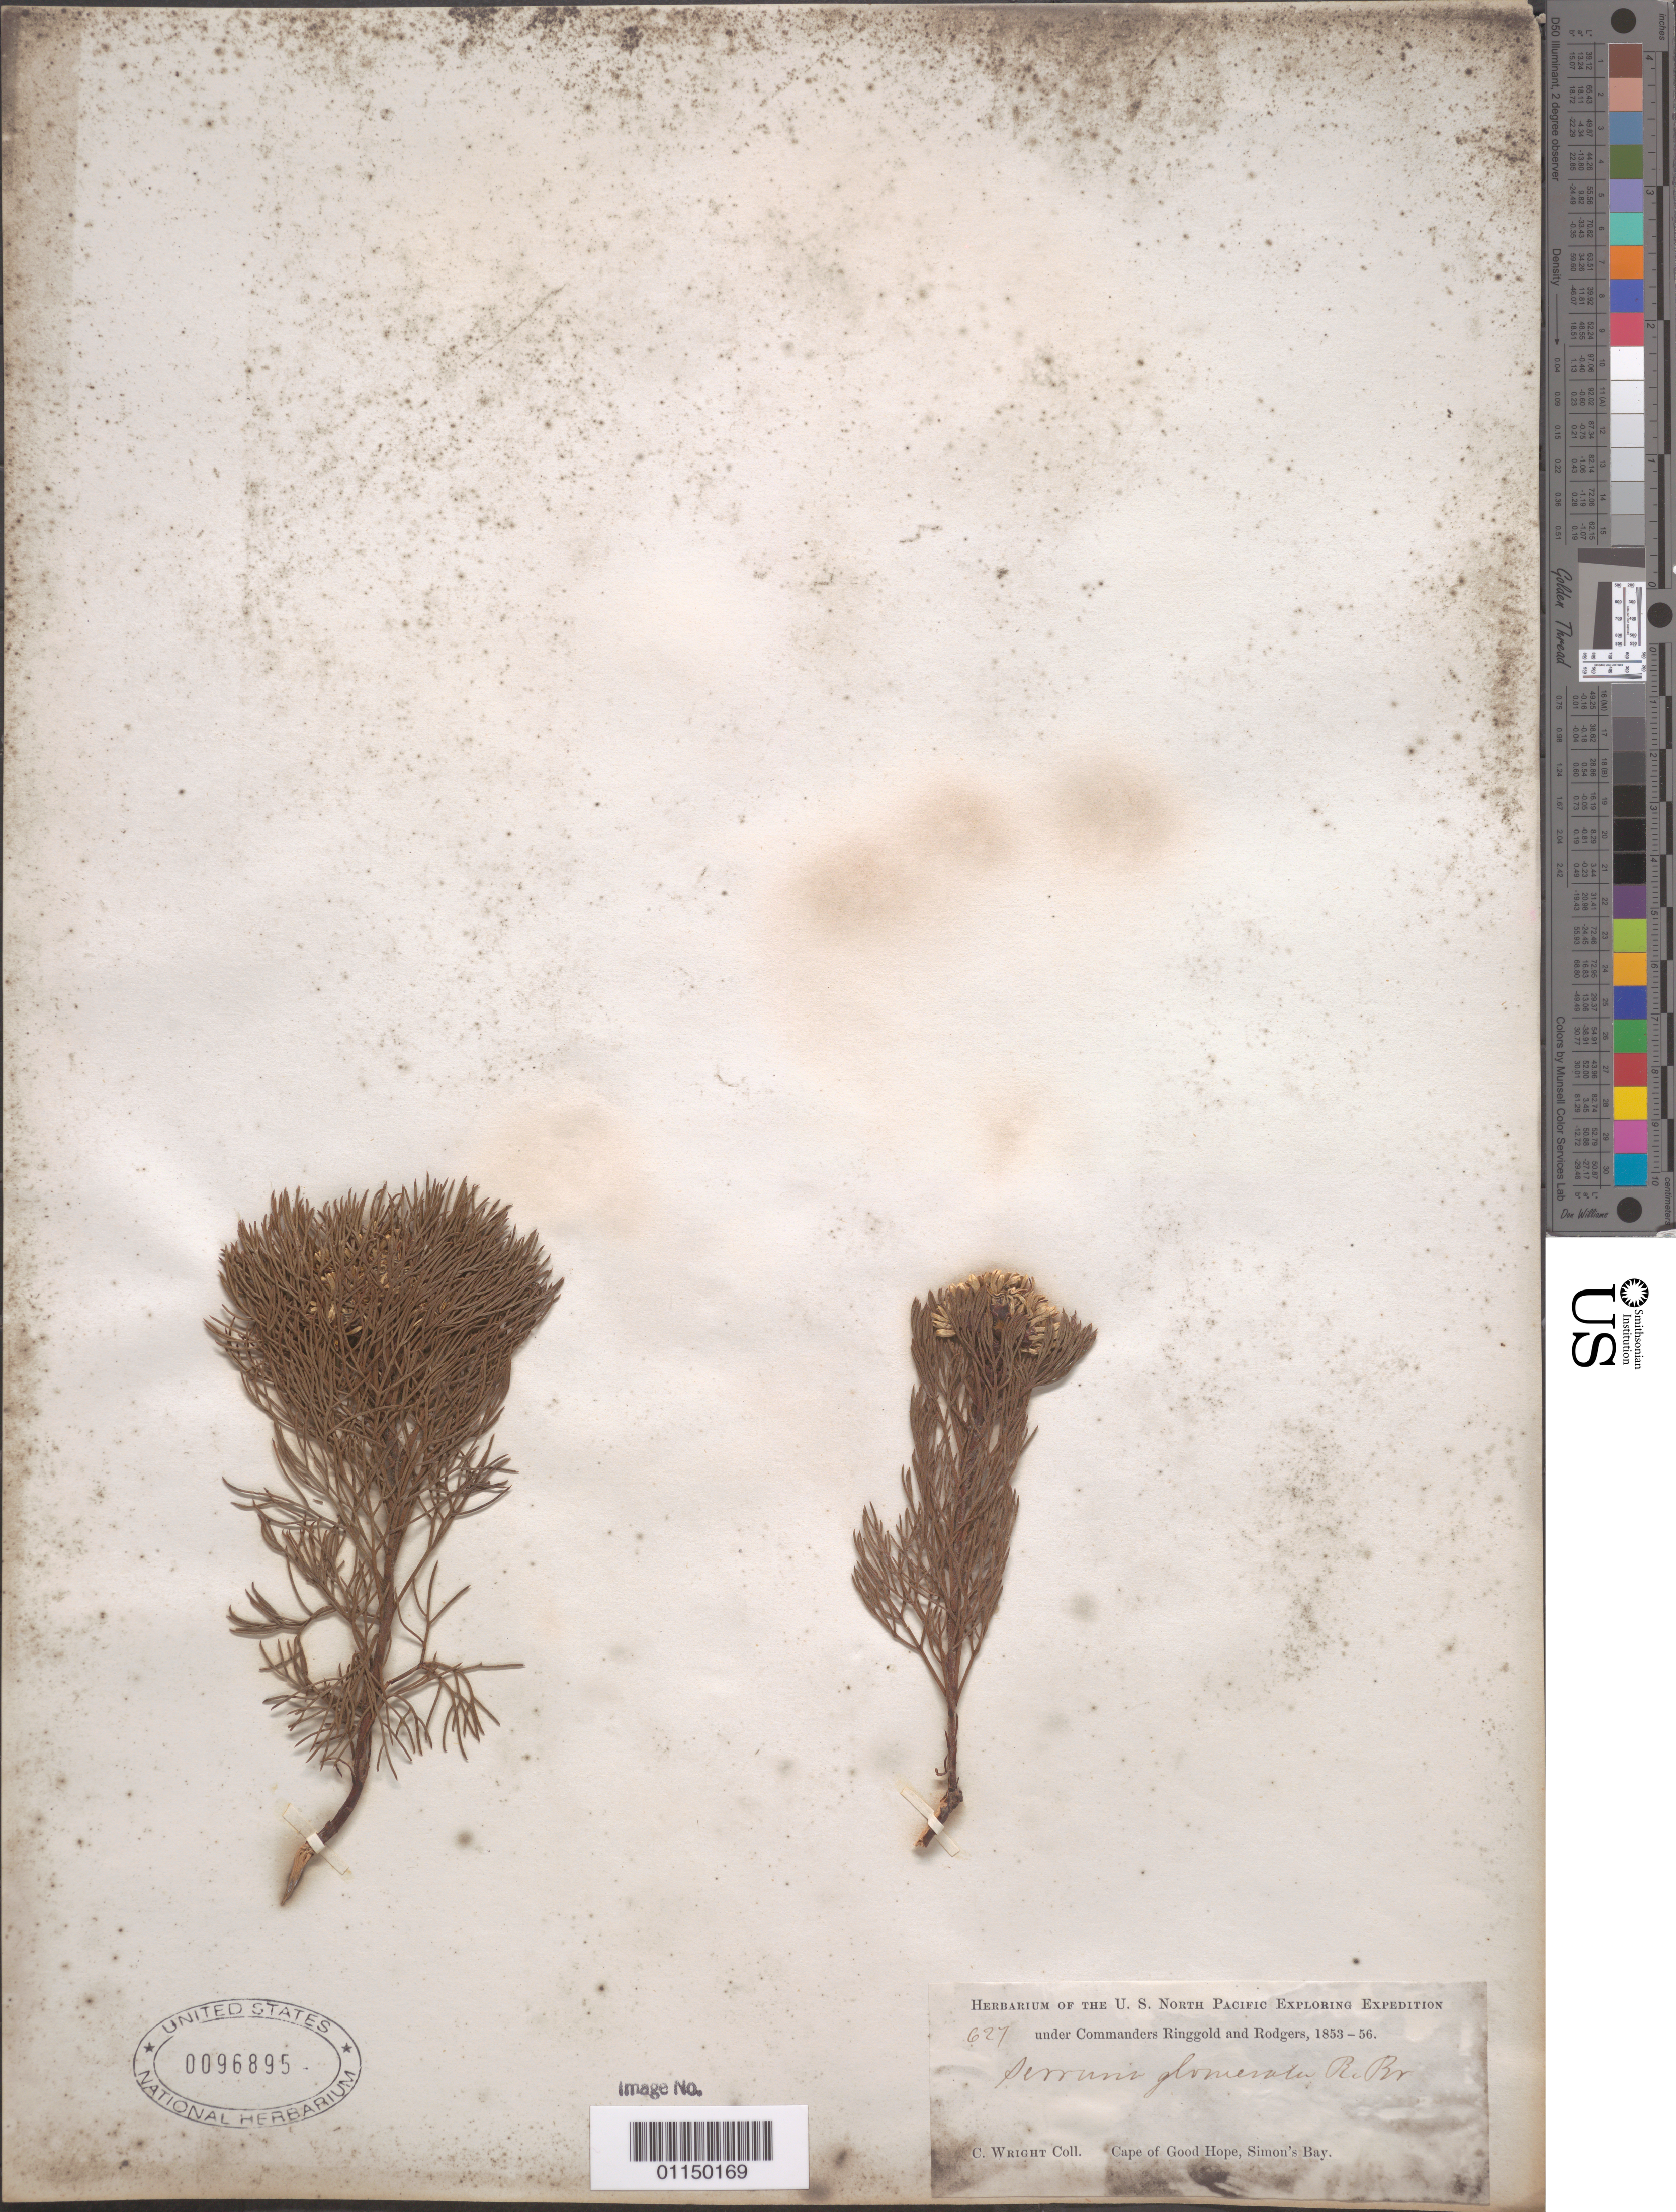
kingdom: Plantae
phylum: Tracheophyta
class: Magnoliopsida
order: Proteales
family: Proteaceae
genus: Serruria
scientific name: Serruria glomerata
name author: R. Br.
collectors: C. Wright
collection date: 1853/1856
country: South Africa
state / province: Western Cape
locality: Cape of Good Hope, Simon's Bay.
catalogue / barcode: US 96895